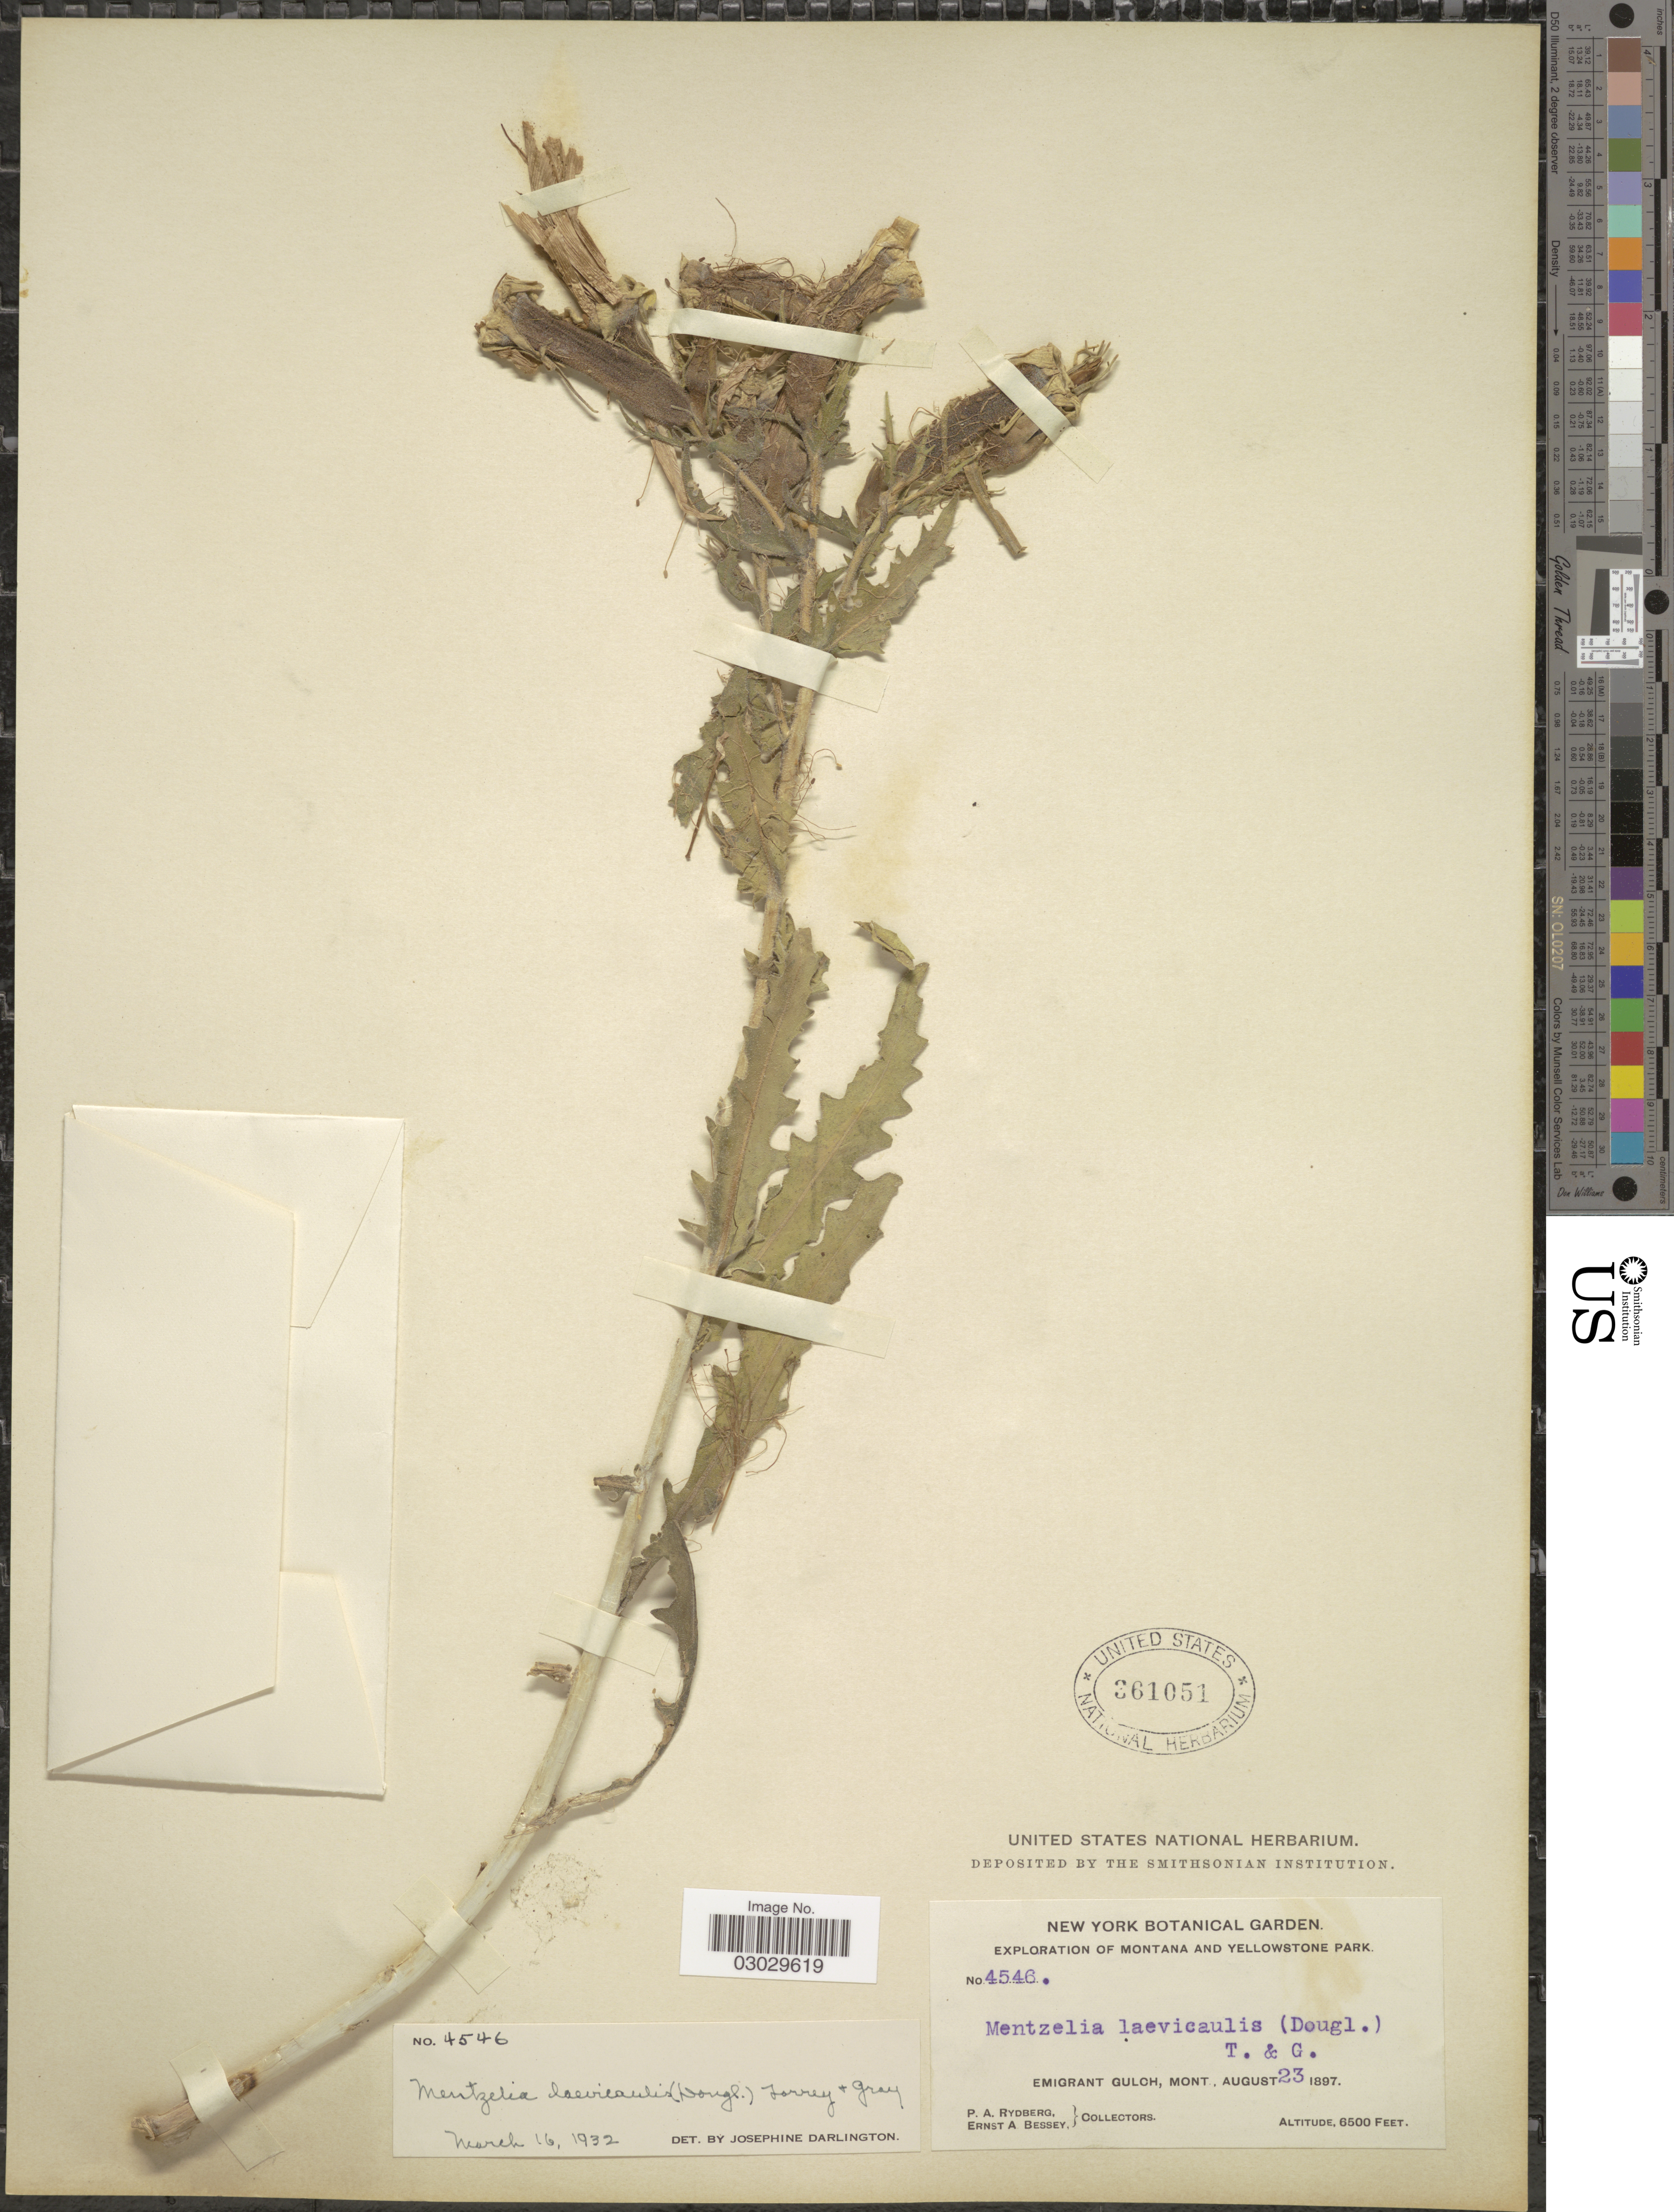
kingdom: Plantae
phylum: Tracheophyta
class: Magnoliopsida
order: Cornales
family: Loasaceae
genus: Mentzelia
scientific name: Mentzelia laevicaulis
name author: (Douglas ex Hook.) Torr. & A. Gray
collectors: P. A. Rydberg & E. A. Bessey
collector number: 4546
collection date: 1897-08-23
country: United States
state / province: Montana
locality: Yellowstone Park. Emigrant Gulch, Mont.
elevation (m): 1981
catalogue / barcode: US 361051